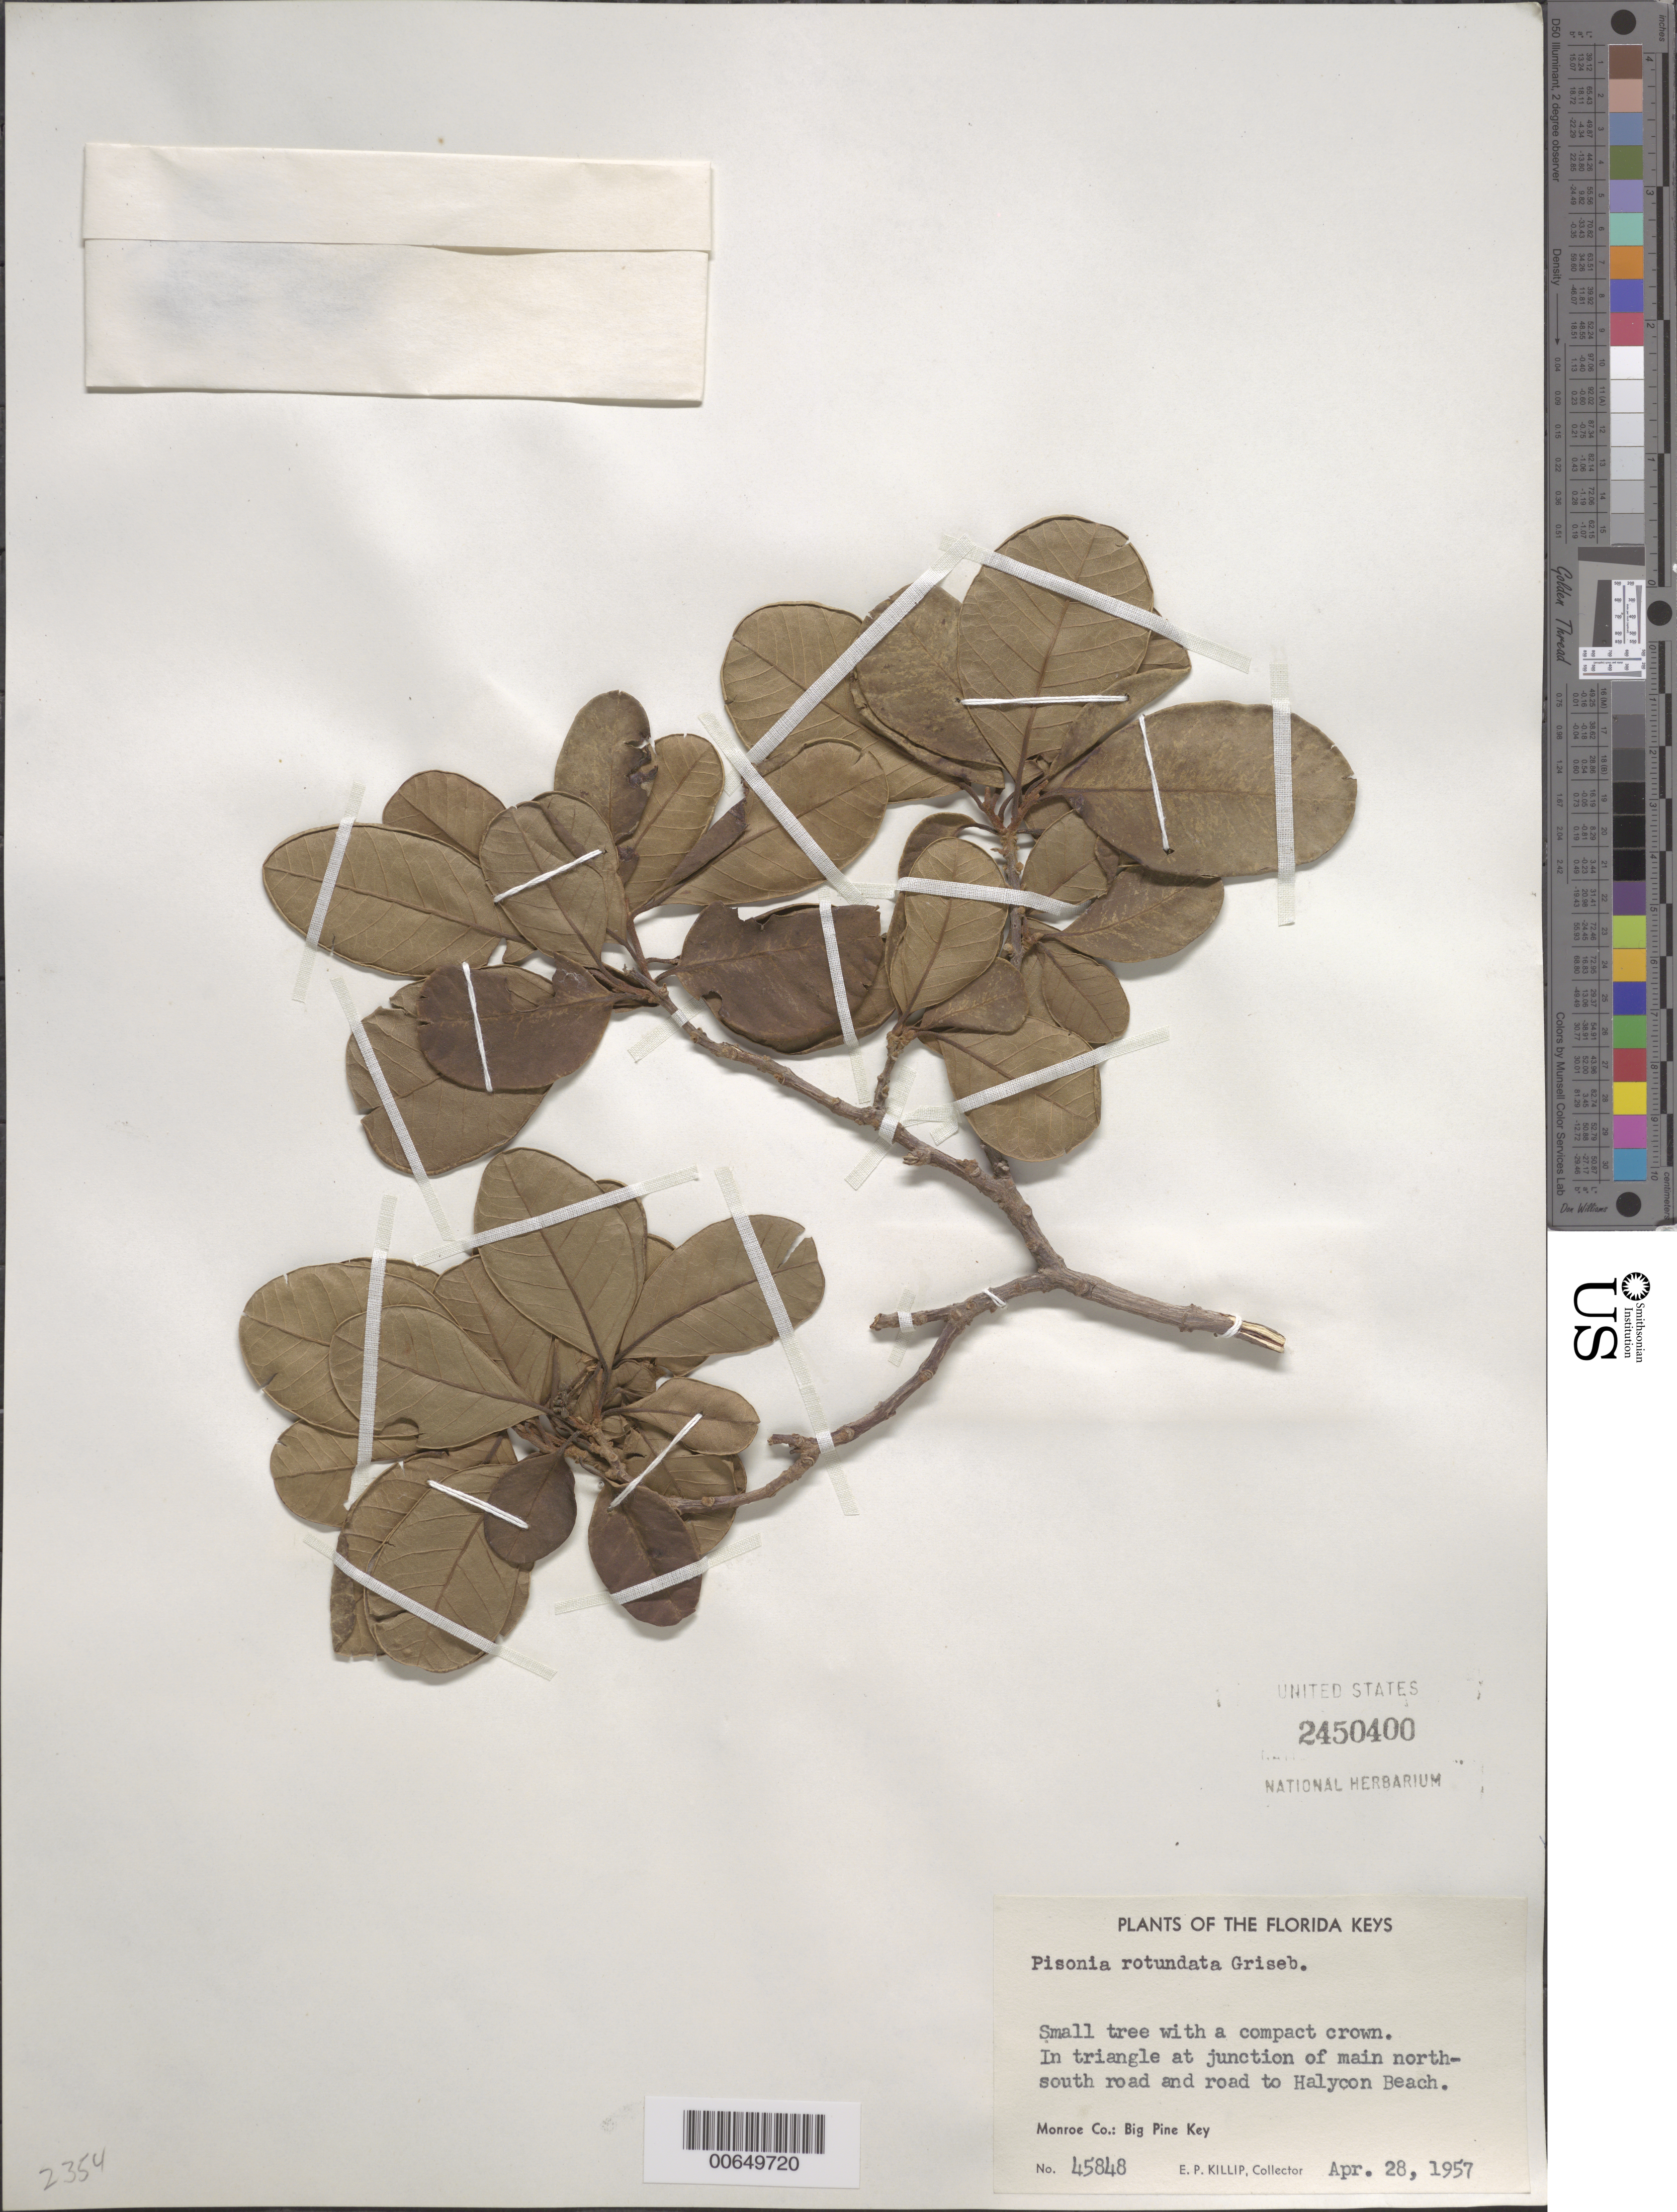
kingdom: Plantae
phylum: Tracheophyta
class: Magnoliopsida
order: Caryophyllales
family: Nyctaginaceae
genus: Pisonia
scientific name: Pisonia rotundata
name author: Griseb.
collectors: E. P. Killip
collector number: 45848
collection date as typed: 28 Apr 1957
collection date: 1957-04-28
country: United States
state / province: Florida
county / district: Monroe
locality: In triangle at junction of main N-S road & round to Halycon Beach. Big Pine Key.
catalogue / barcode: US 2450400